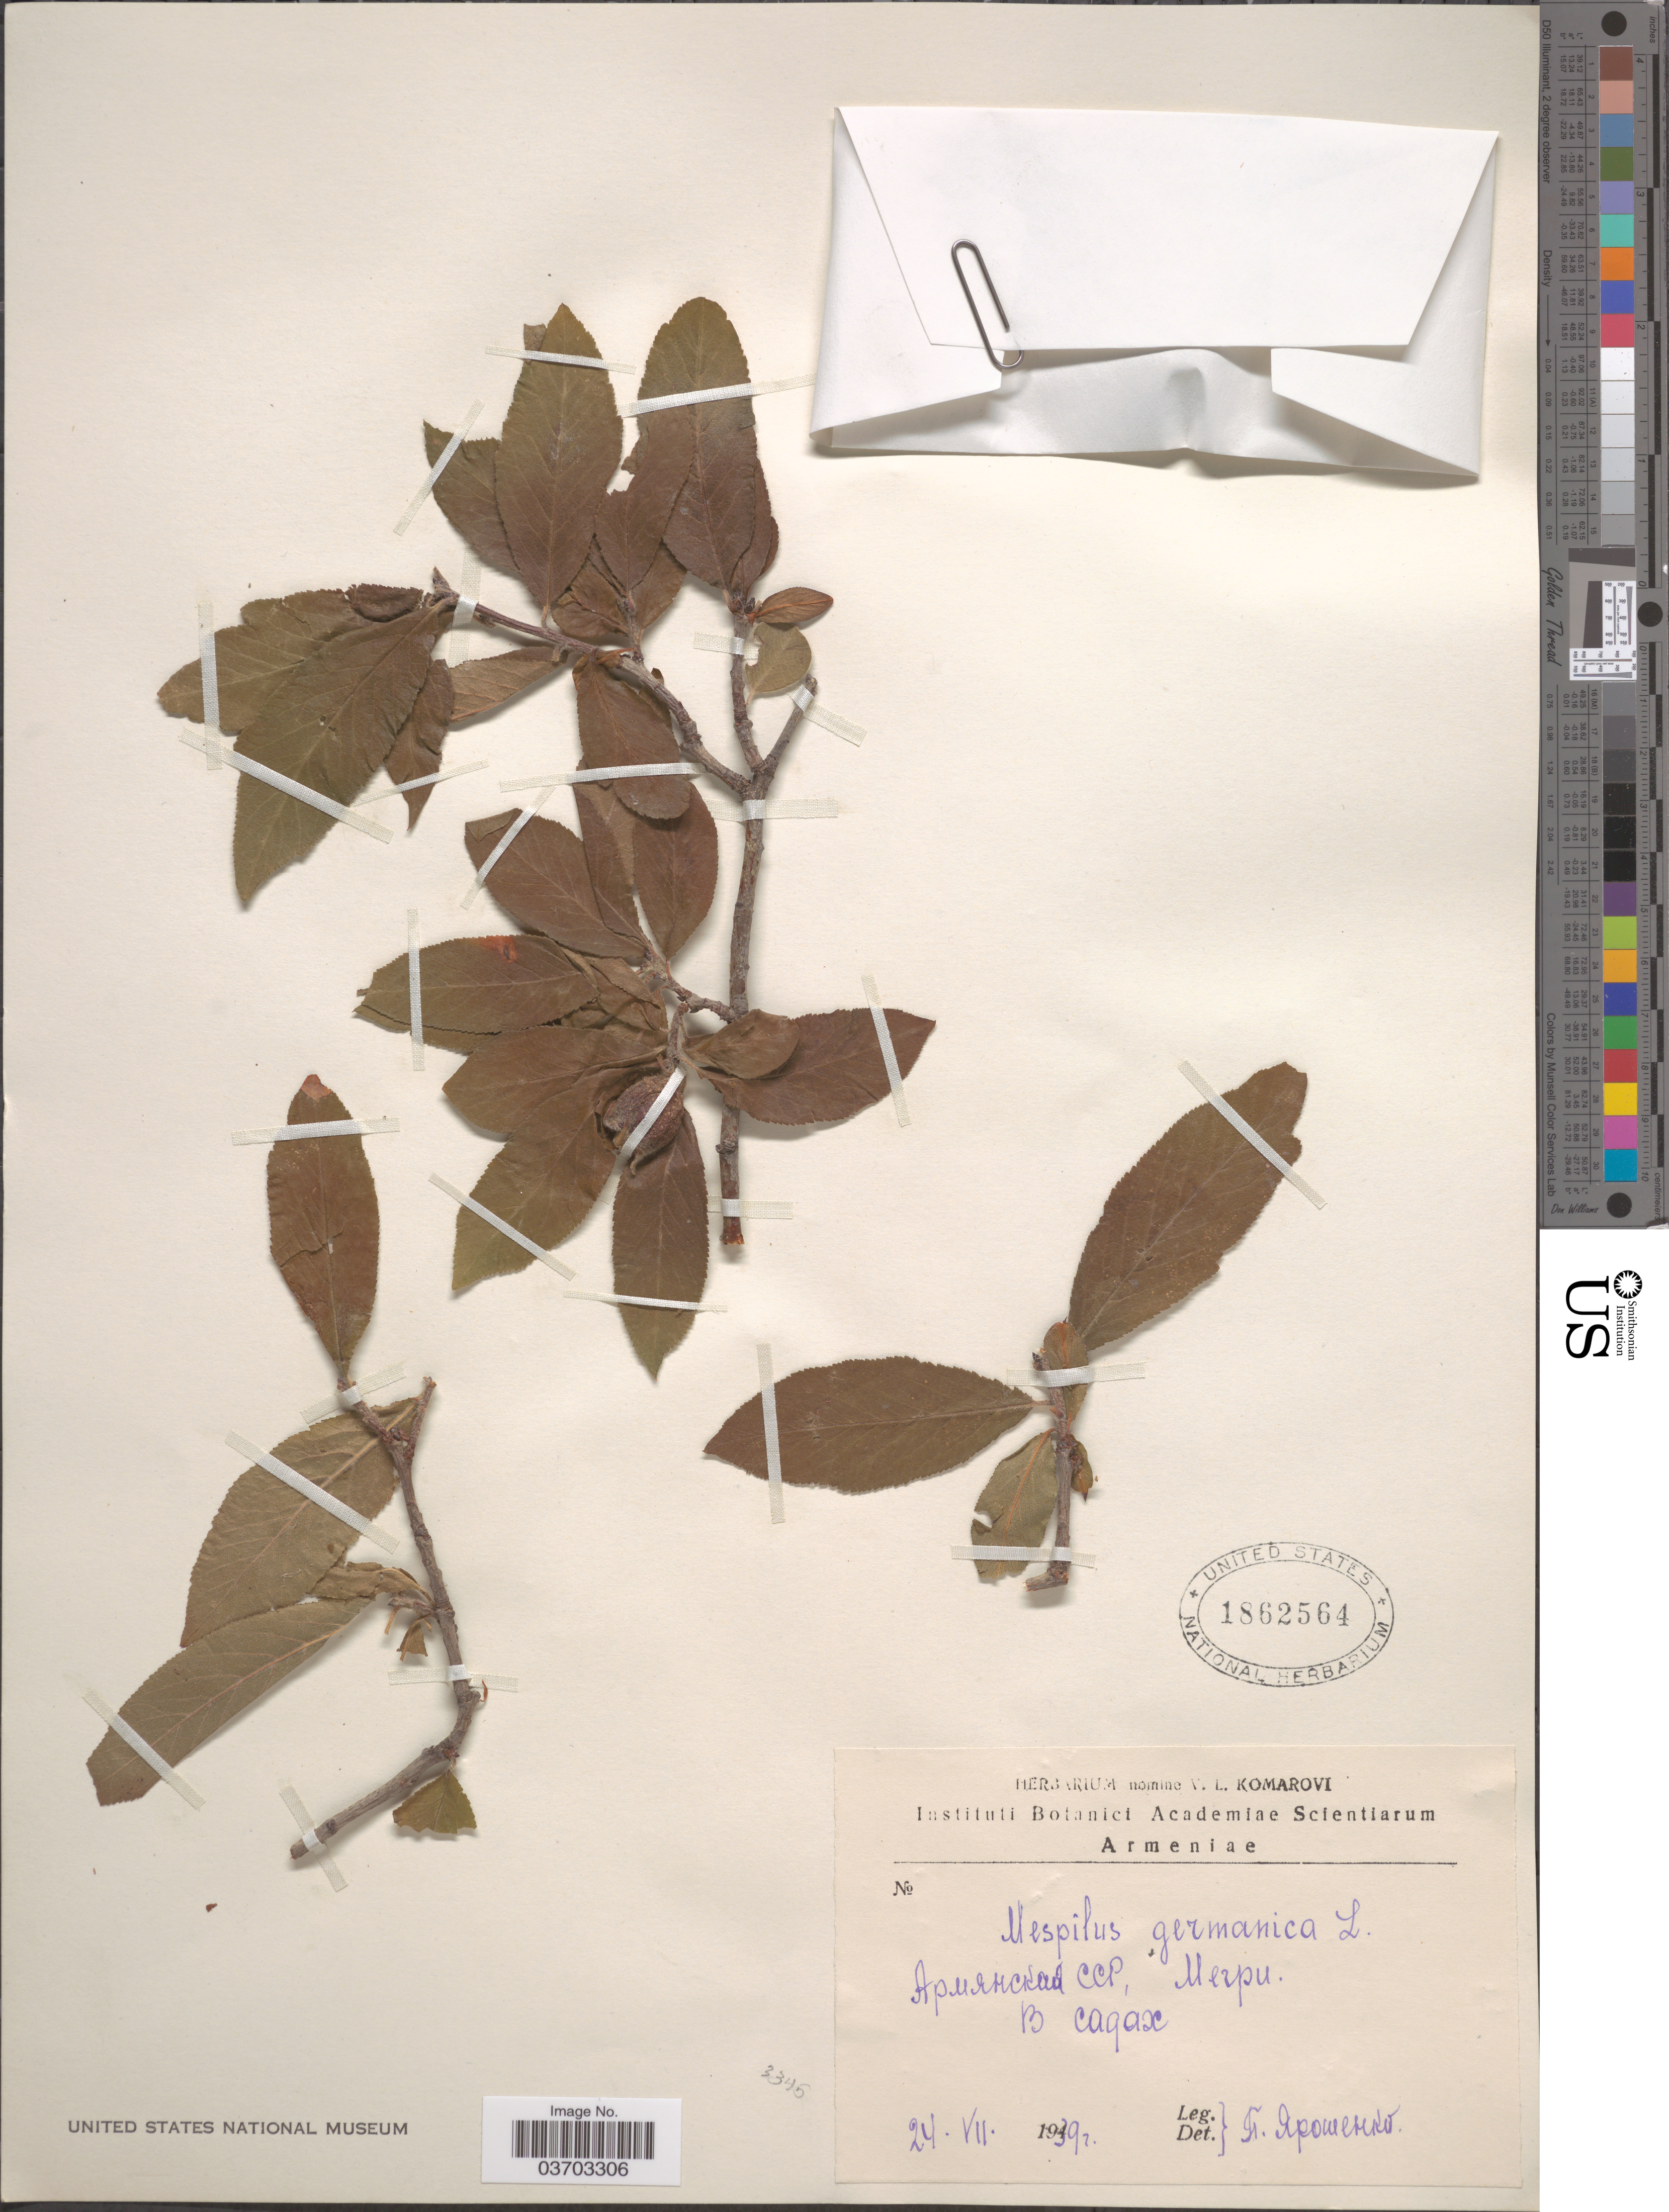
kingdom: Plantae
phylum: Tracheophyta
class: Magnoliopsida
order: Rosales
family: Rosaceae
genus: Crataegus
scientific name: Crataegus germanica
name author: (L.) Kuntze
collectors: P. Yaroshenko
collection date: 1939-07-24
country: Armenia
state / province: Syunik'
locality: Megri.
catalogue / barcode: US 1862564